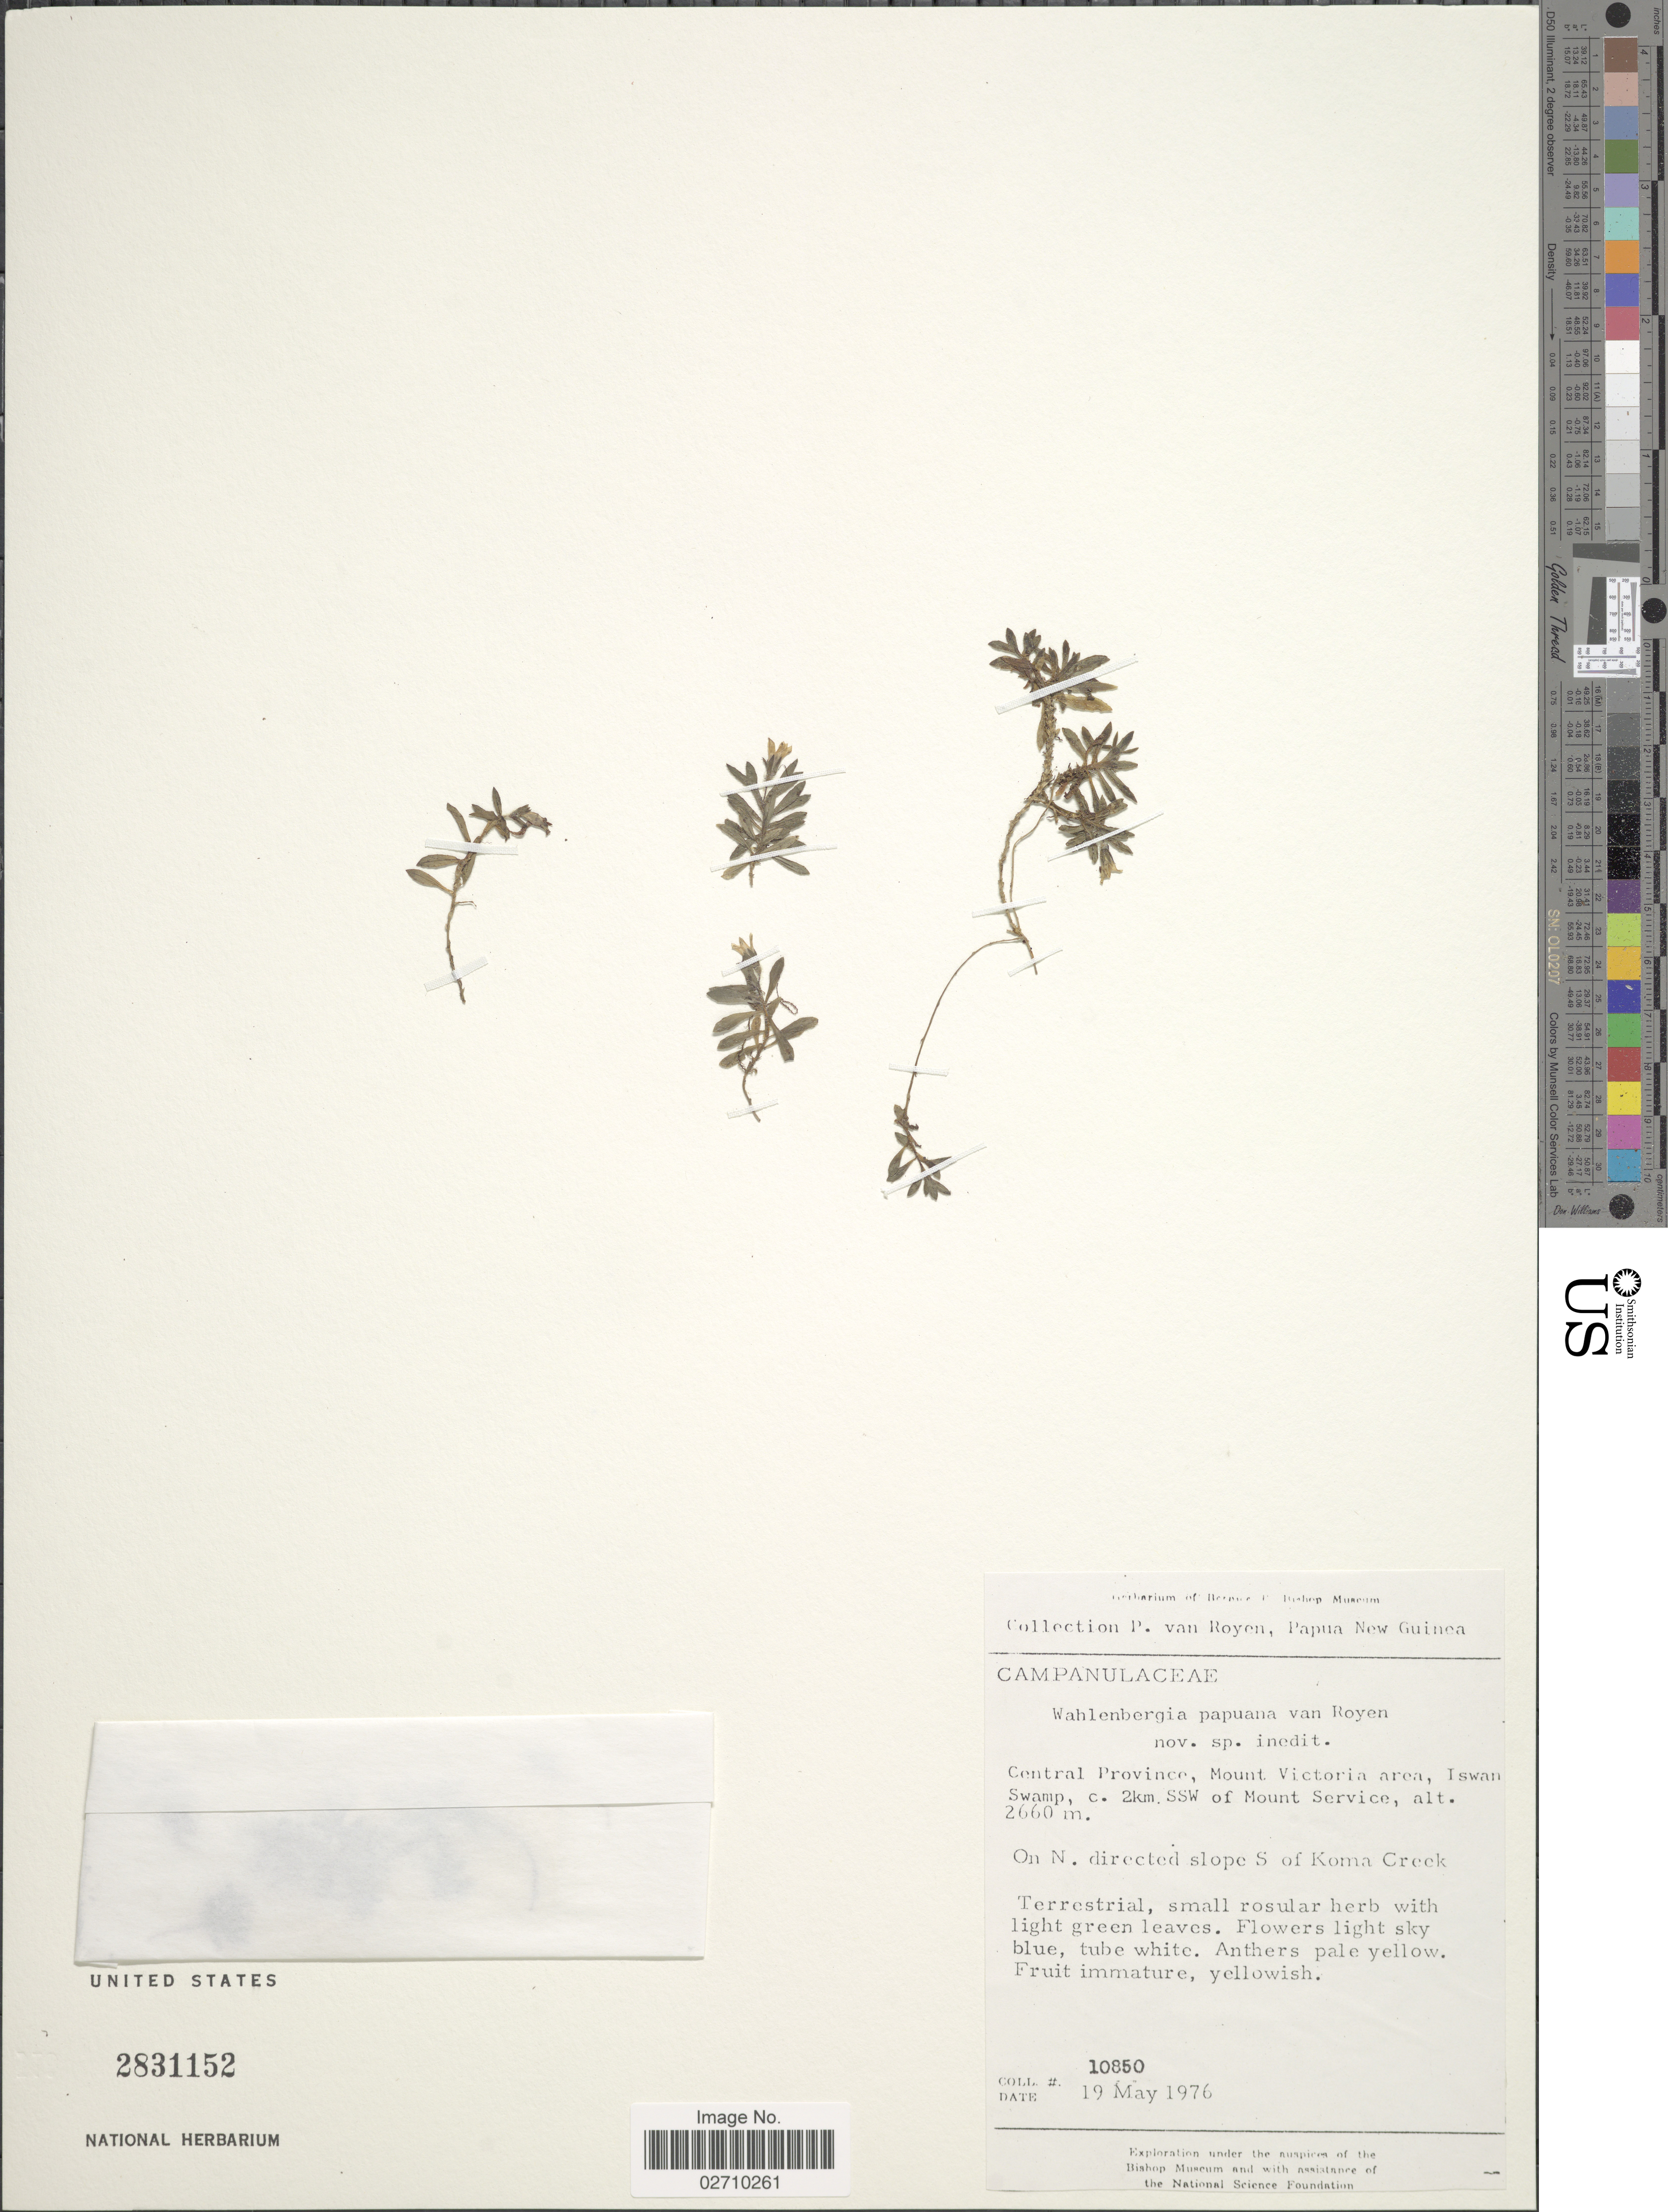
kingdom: Plantae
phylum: Tracheophyta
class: Magnoliopsida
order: Asterales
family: Campanulaceae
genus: Wahlenbergia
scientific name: Wahlenbergia papuana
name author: P. Royen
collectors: P. van Royen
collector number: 10850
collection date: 1976-05-19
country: Papua New Guinea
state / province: Central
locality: Mount Victoria area, Iswan Swamp, c. 2km. SSW of Mount Service. On N. directed slope S of Koma Creek.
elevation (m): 2660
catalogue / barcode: US 2831152